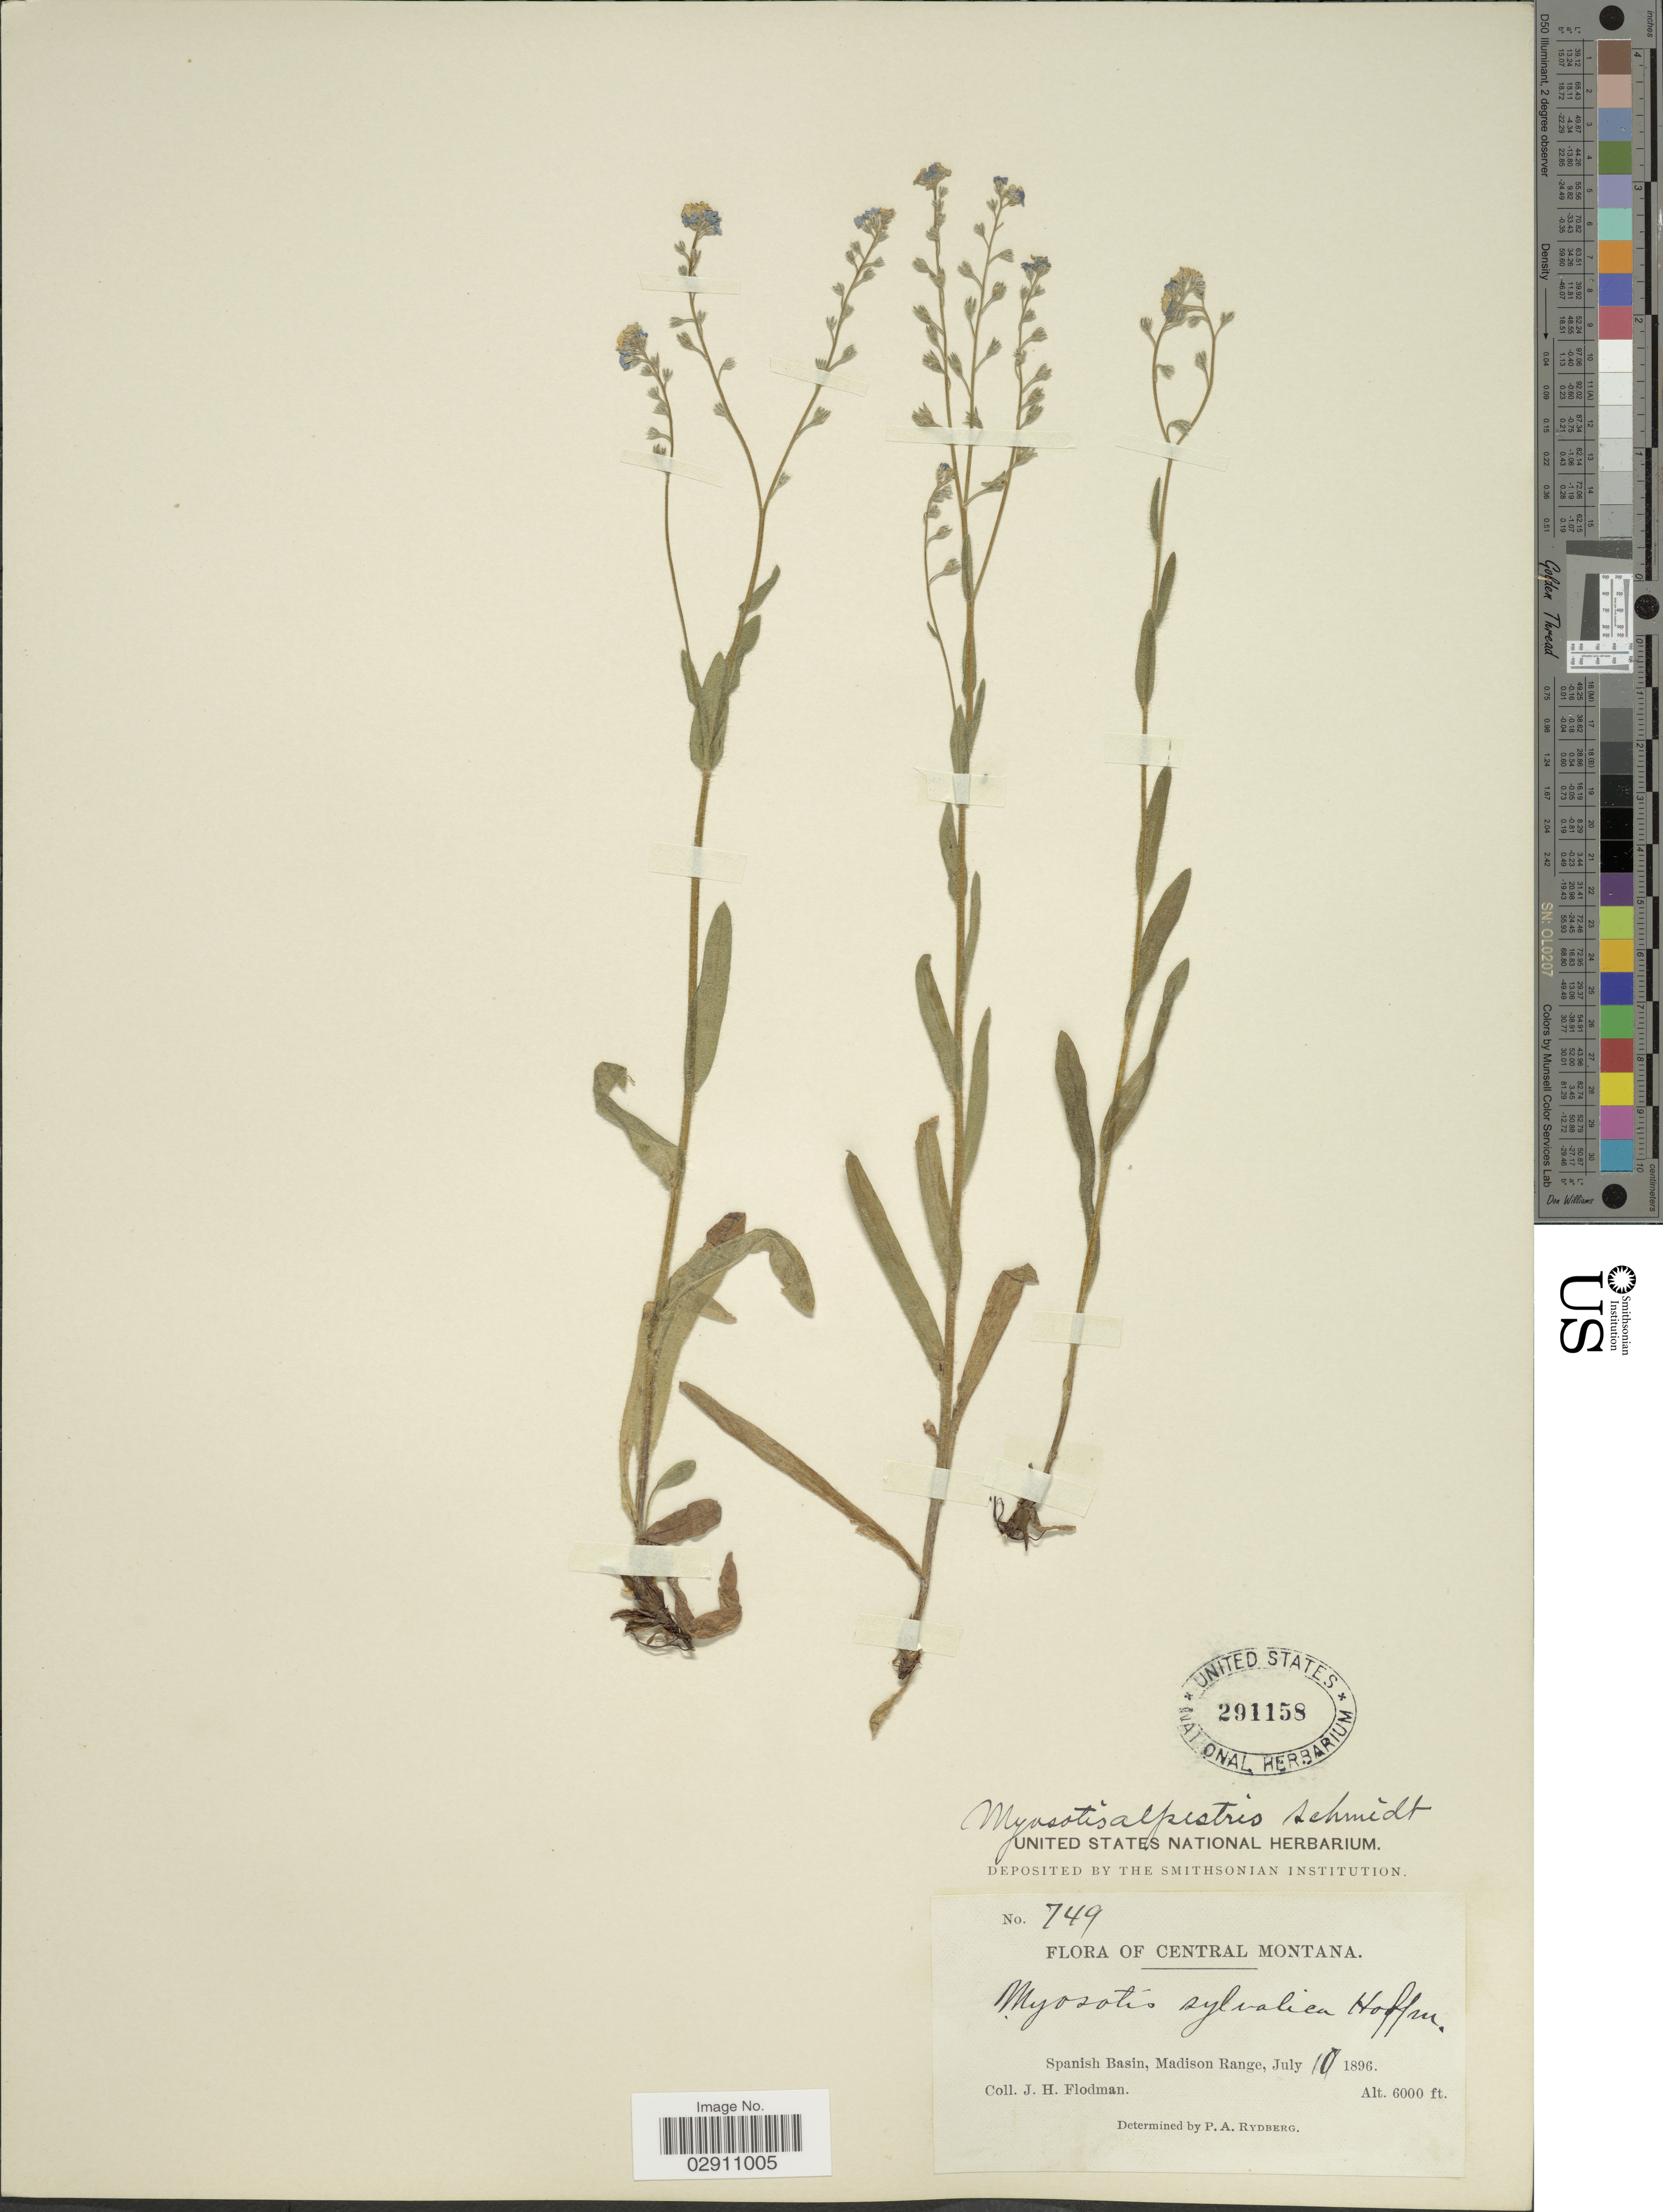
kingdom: Plantae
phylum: Tracheophyta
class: Magnoliopsida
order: Boraginales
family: Boraginaceae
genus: Myosotis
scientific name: Myosotis alpestris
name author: F.W. Schmidt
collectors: J. Flodman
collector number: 749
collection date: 1896-07-10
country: United States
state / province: Montana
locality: Central Montana. Spanish Basin, Madison Range.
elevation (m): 1829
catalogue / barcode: US 291158